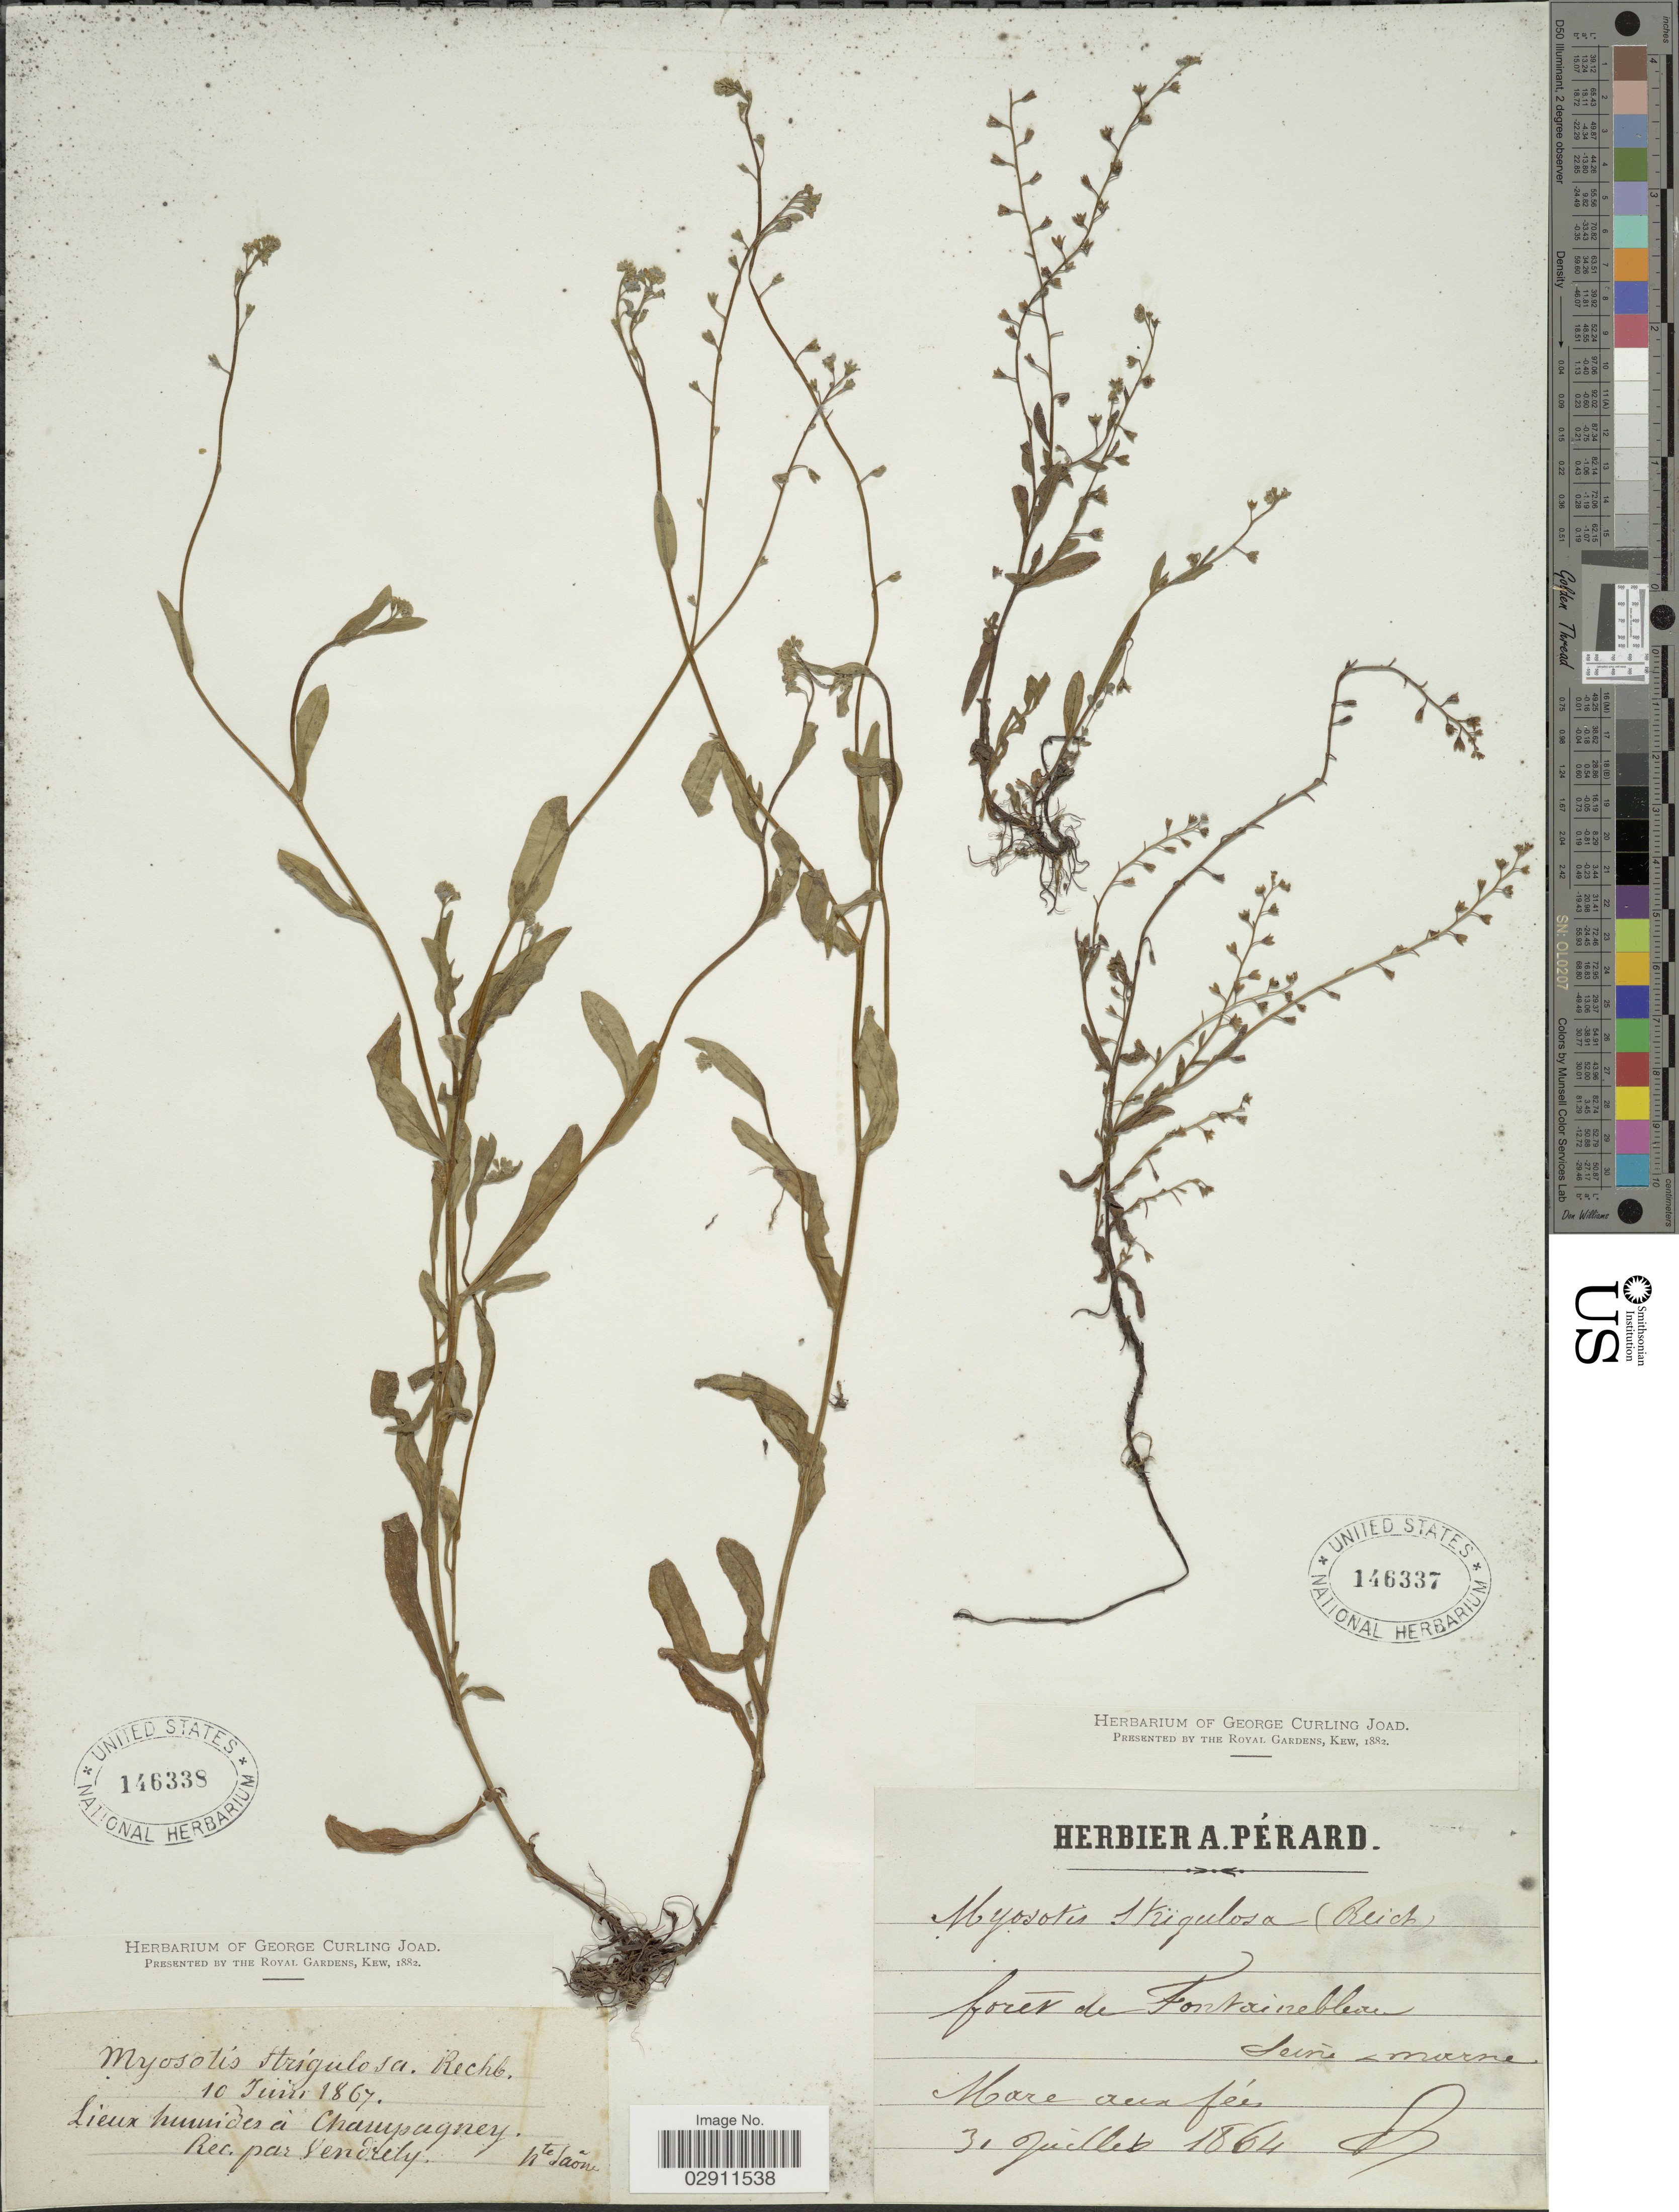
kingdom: Plantae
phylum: Tracheophyta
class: Magnoliopsida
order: Boraginales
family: Boraginaceae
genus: Myosotis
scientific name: Myosotis strigulosa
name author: Rchb.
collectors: ex herb. A. Perard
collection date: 1864-07-31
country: France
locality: Foret de Fontainebleau, Seine & Marne, Mare aux feés [interpreted].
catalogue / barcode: US 146337-2